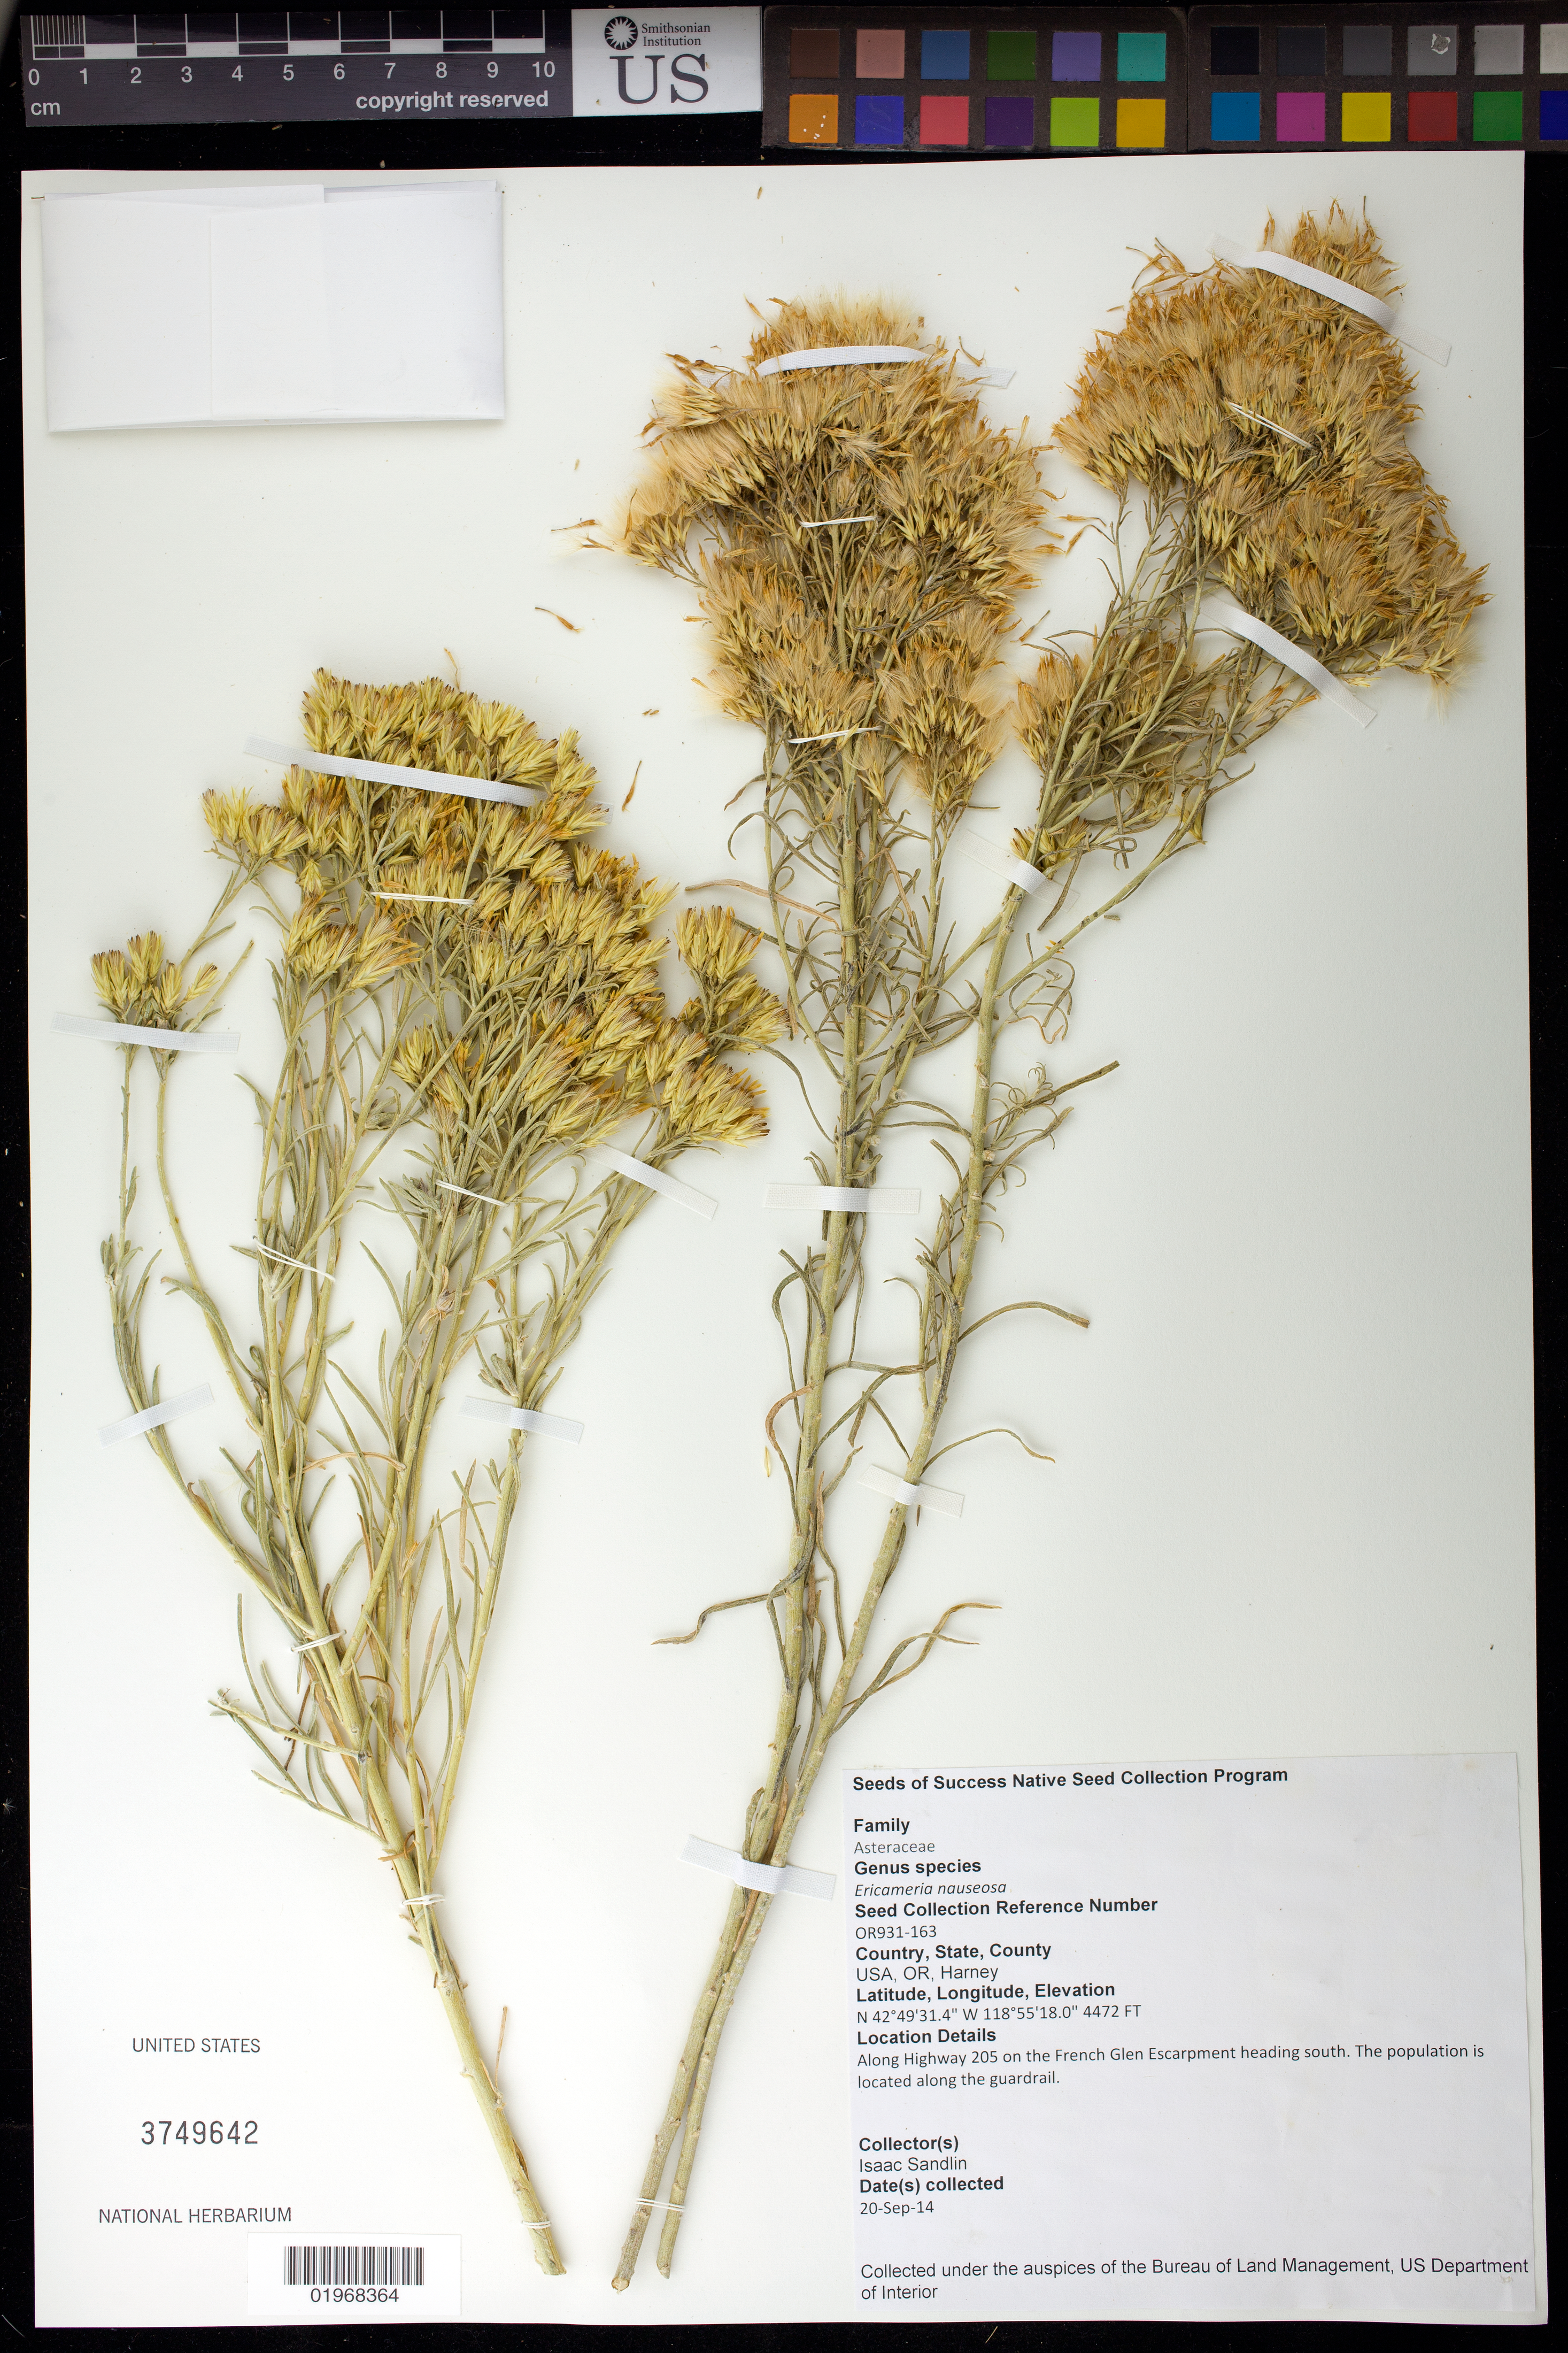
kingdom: Plantae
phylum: Tracheophyta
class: Magnoliopsida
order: Asterales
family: Asteraceae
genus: Ericameria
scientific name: Ericameria nauseosa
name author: (Pall. ex Pursh) G.L. Nesom & G.I. Baird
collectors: I. Sandlin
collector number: OR931-163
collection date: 2014-09-20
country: United States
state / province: Oregon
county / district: Harney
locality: Steens Mountain Cooperative Management and Protection Area. Along Hwy 205 on the French Glen Escarpment heading south.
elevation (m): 1363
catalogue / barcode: US 3749642